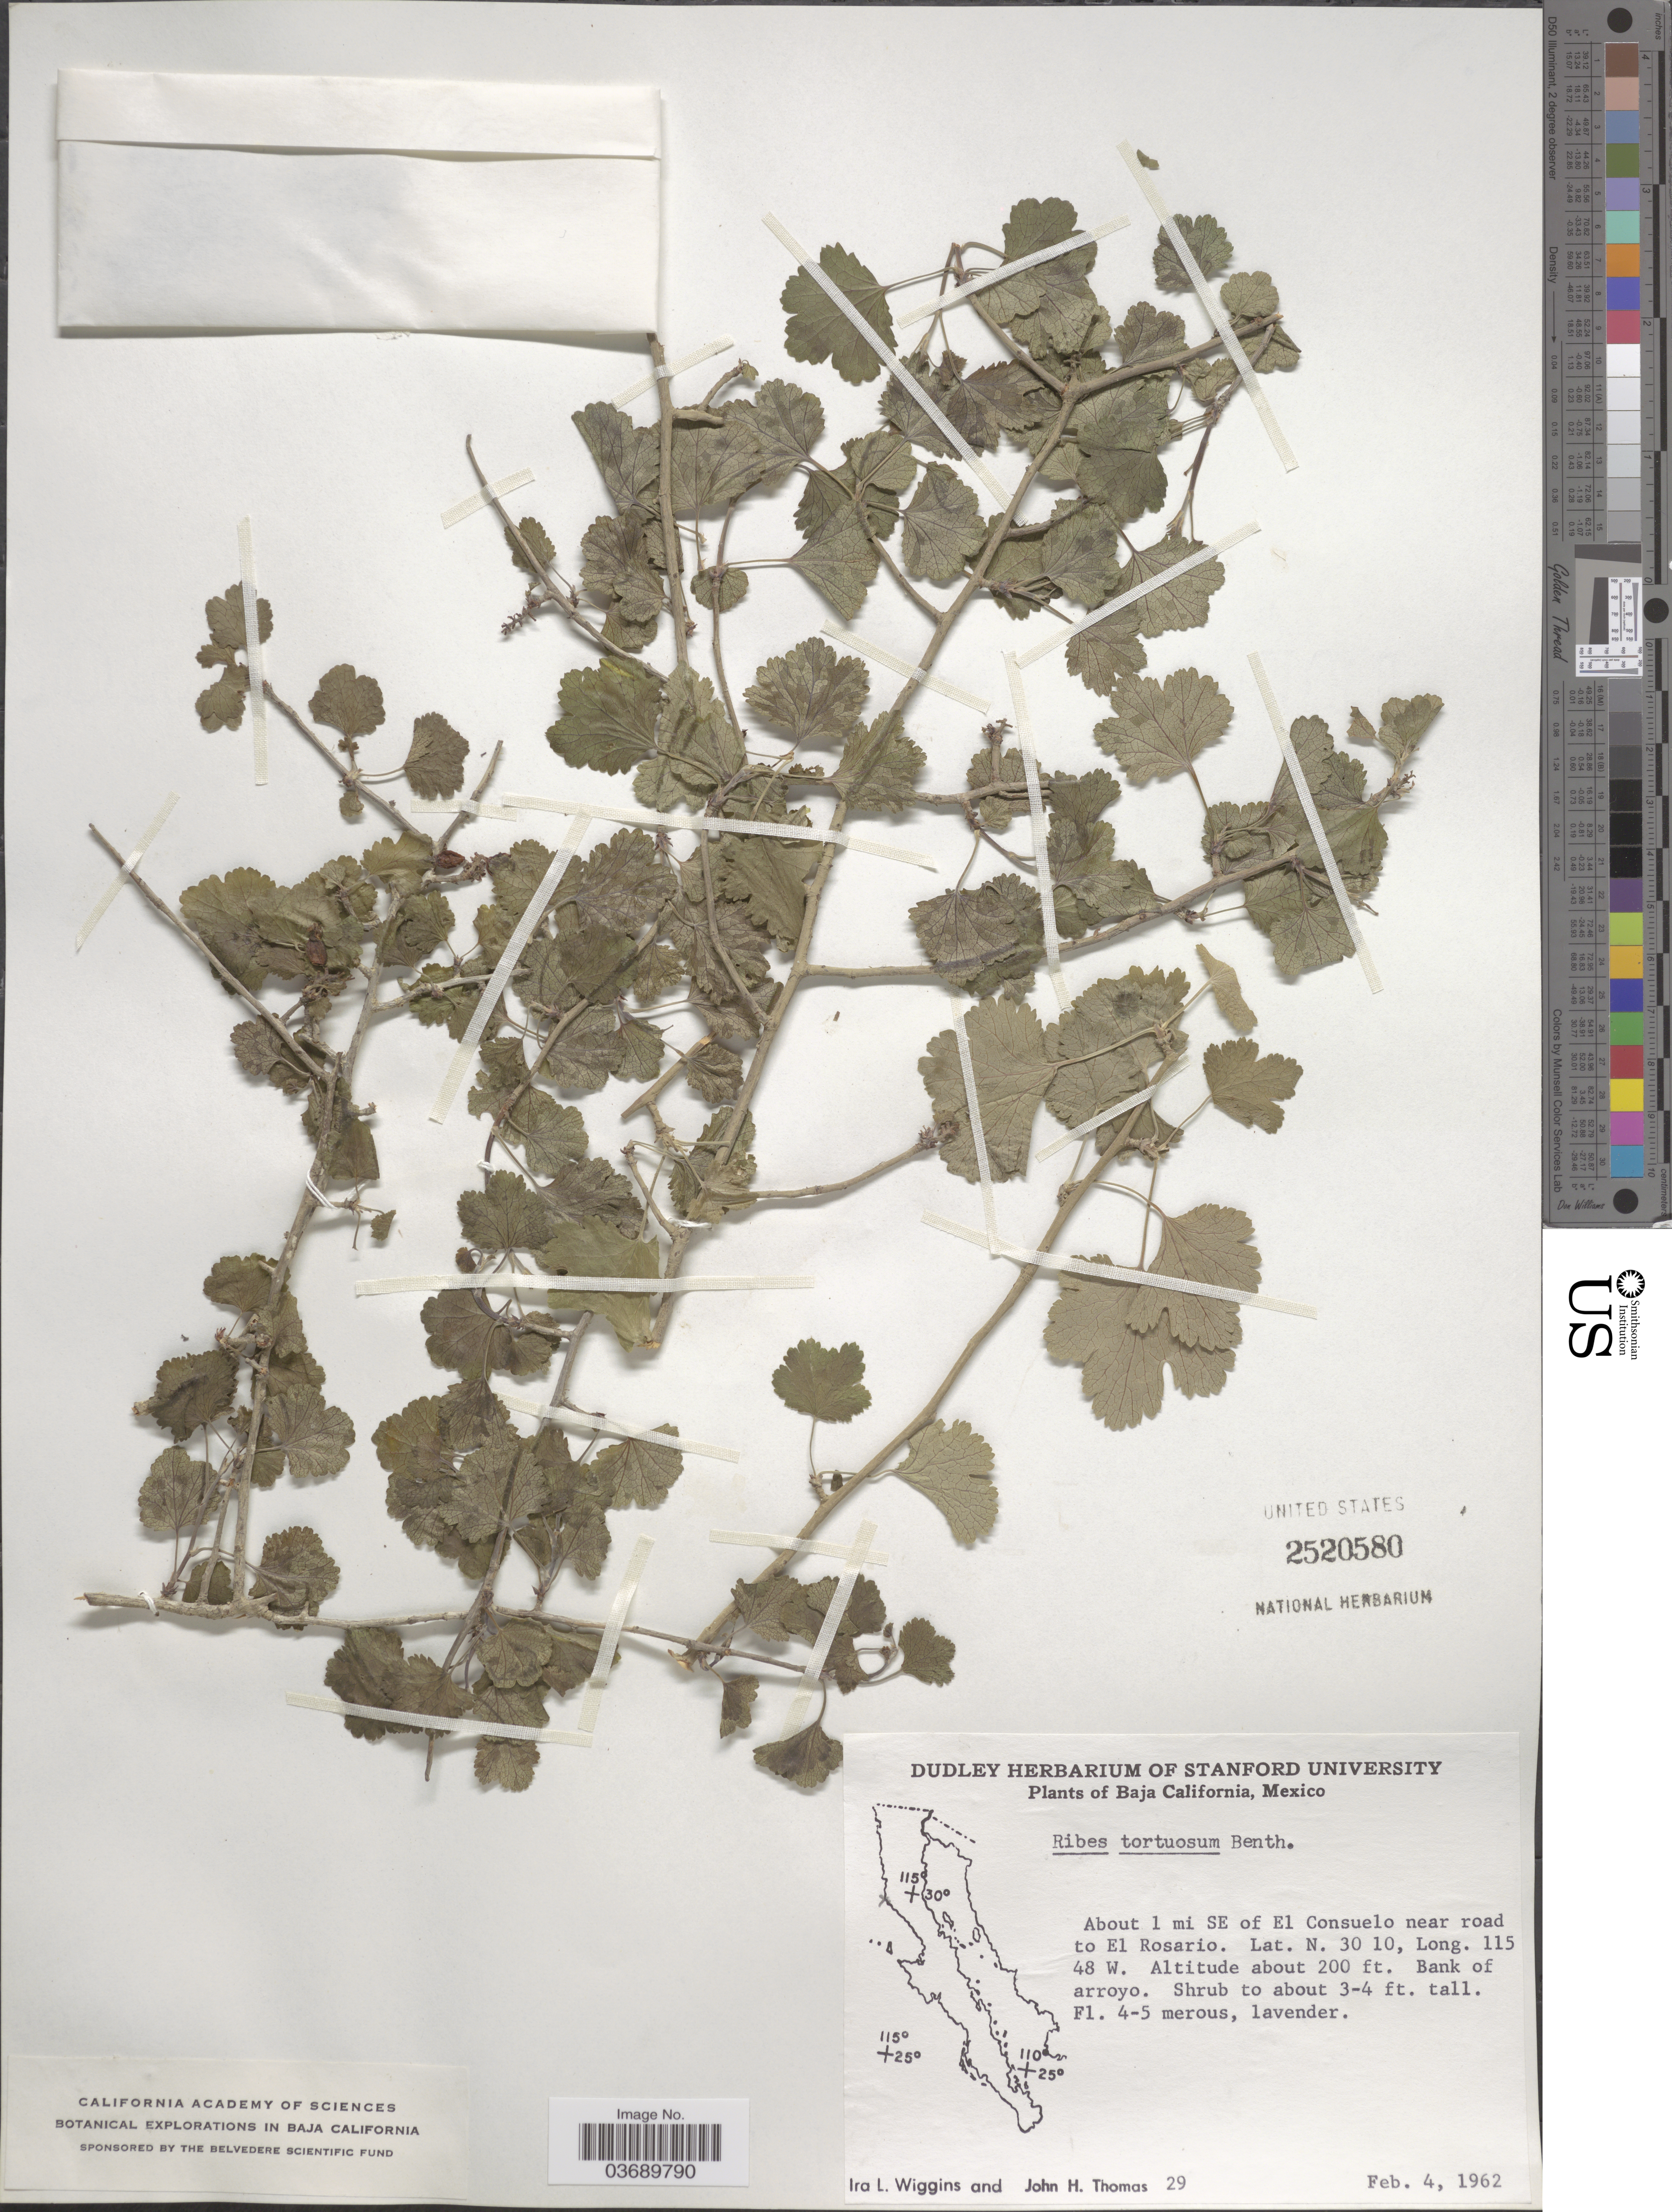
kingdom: Plantae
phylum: Tracheophyta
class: Magnoliopsida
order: Saxifragales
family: Grossulariaceae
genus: Ribes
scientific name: Ribes tortuosum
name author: Benth.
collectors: I. L. Wiggins & J. H. Thomas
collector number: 29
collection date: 1962-02-04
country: Mexico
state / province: Baja California Norte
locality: About 1 mi SE of El Consuelo near road to El Rosario. Banks of arroyo.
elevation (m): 61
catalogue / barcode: US 2520580